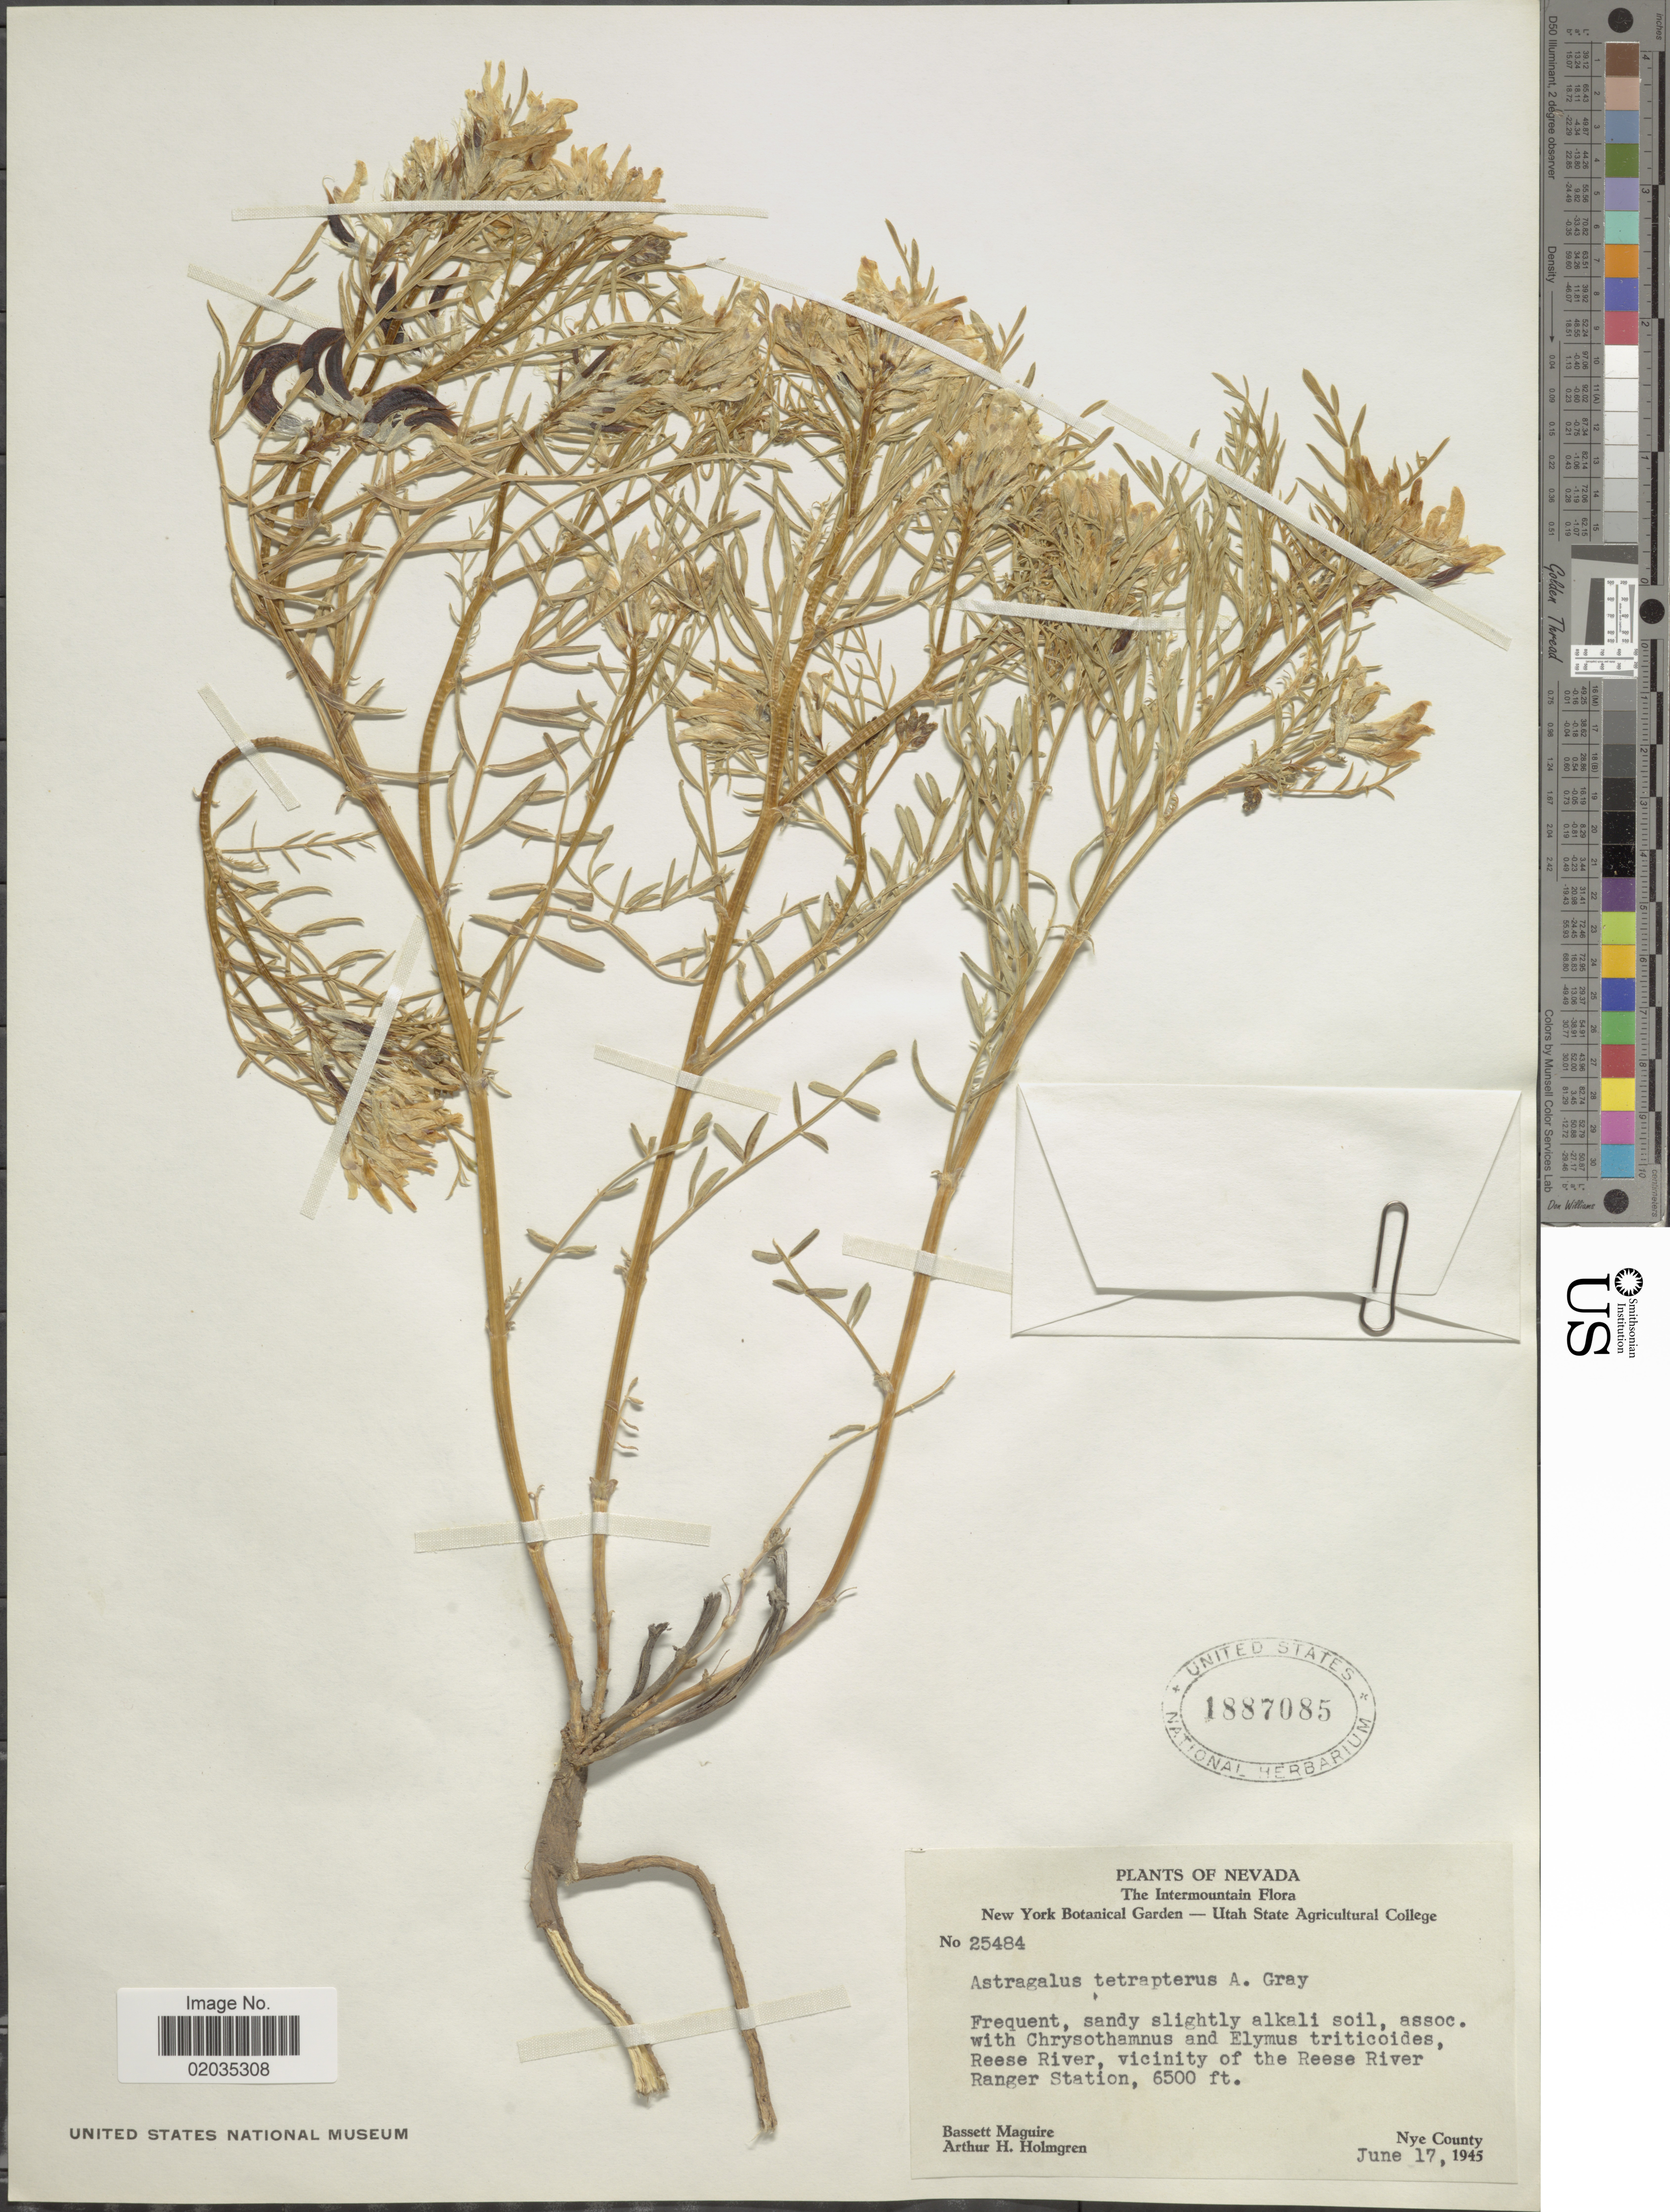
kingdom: Plantae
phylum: Tracheophyta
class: Magnoliopsida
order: Fabales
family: Fabaceae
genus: Astragalus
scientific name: Astragalus tetrapterus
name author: A. Gray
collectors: B. Maguire & A. H. Holmgren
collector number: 25484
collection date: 1945-06-17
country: United States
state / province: Nevada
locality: Intermountain. Nye County. Reese River, vicinity of Reese River Ranger Station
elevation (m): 1981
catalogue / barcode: US 1887085